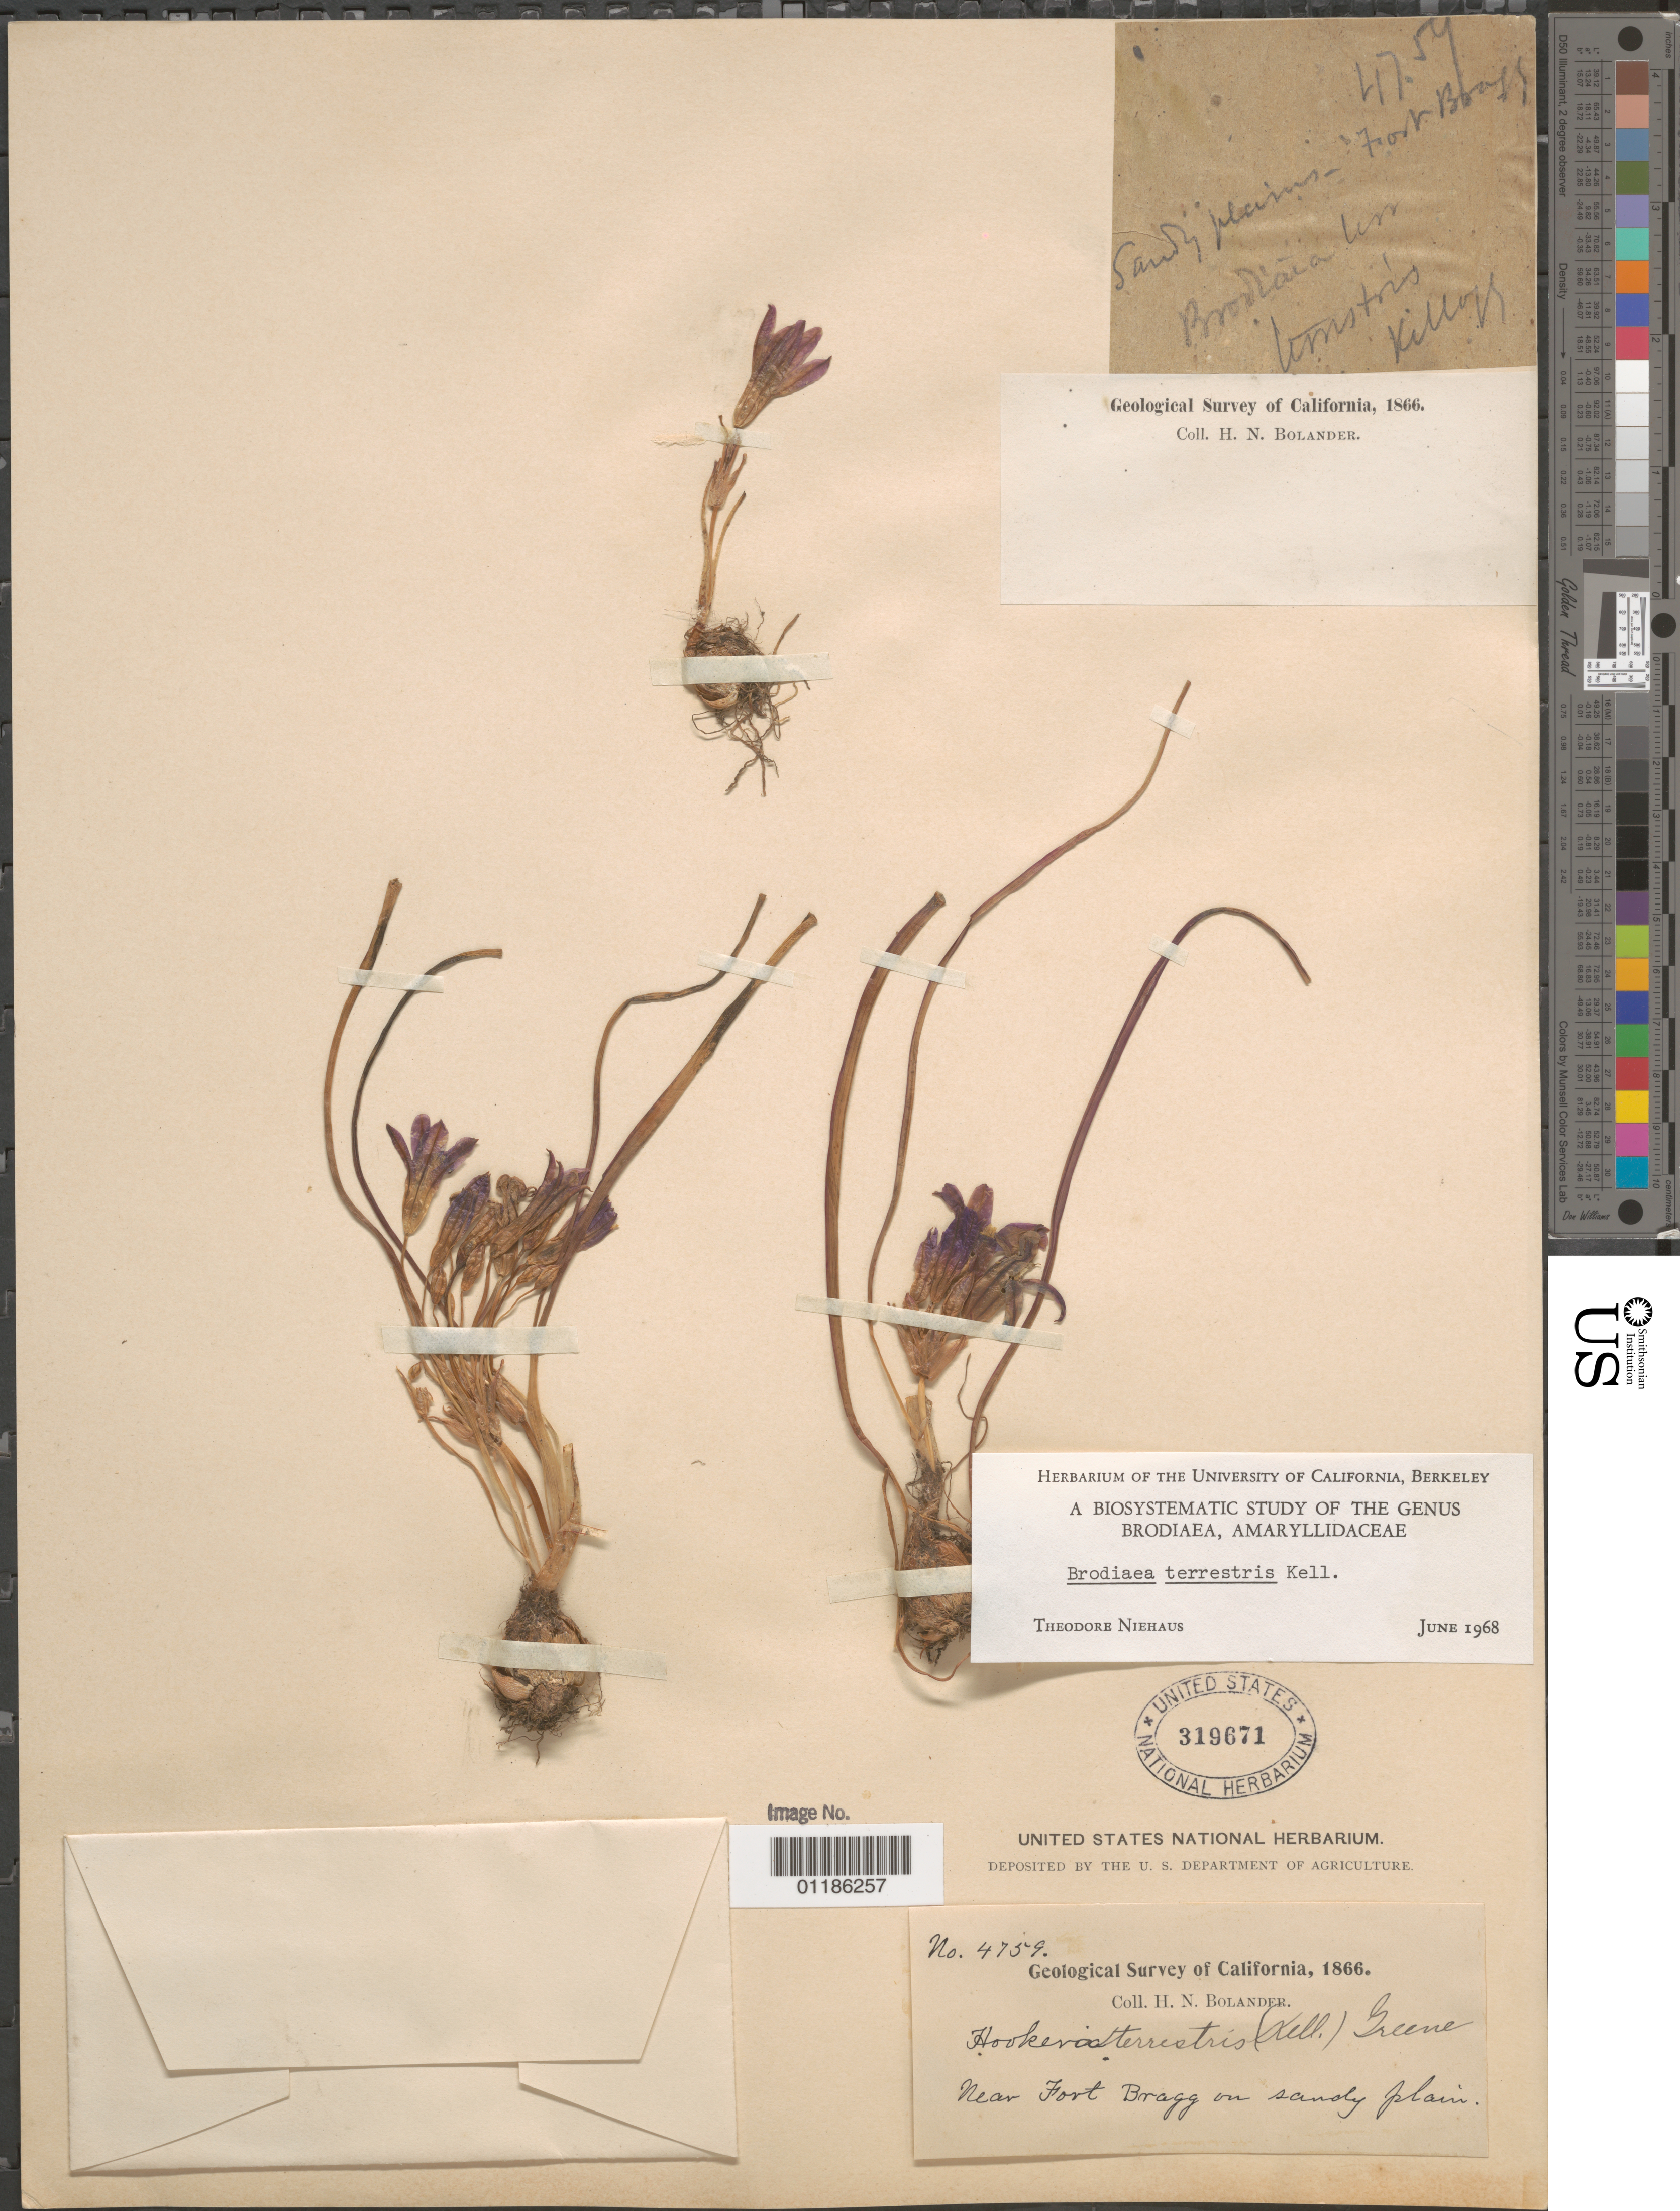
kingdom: Plantae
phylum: Tracheophyta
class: Liliopsida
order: Asparagales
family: Asparagaceae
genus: Brodiaea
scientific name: Brodiaea terrestris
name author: Kellogg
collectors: H. Bolander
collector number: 4759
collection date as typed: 1866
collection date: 1866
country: United States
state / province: California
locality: Near Fort Bragg.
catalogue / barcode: US 319671